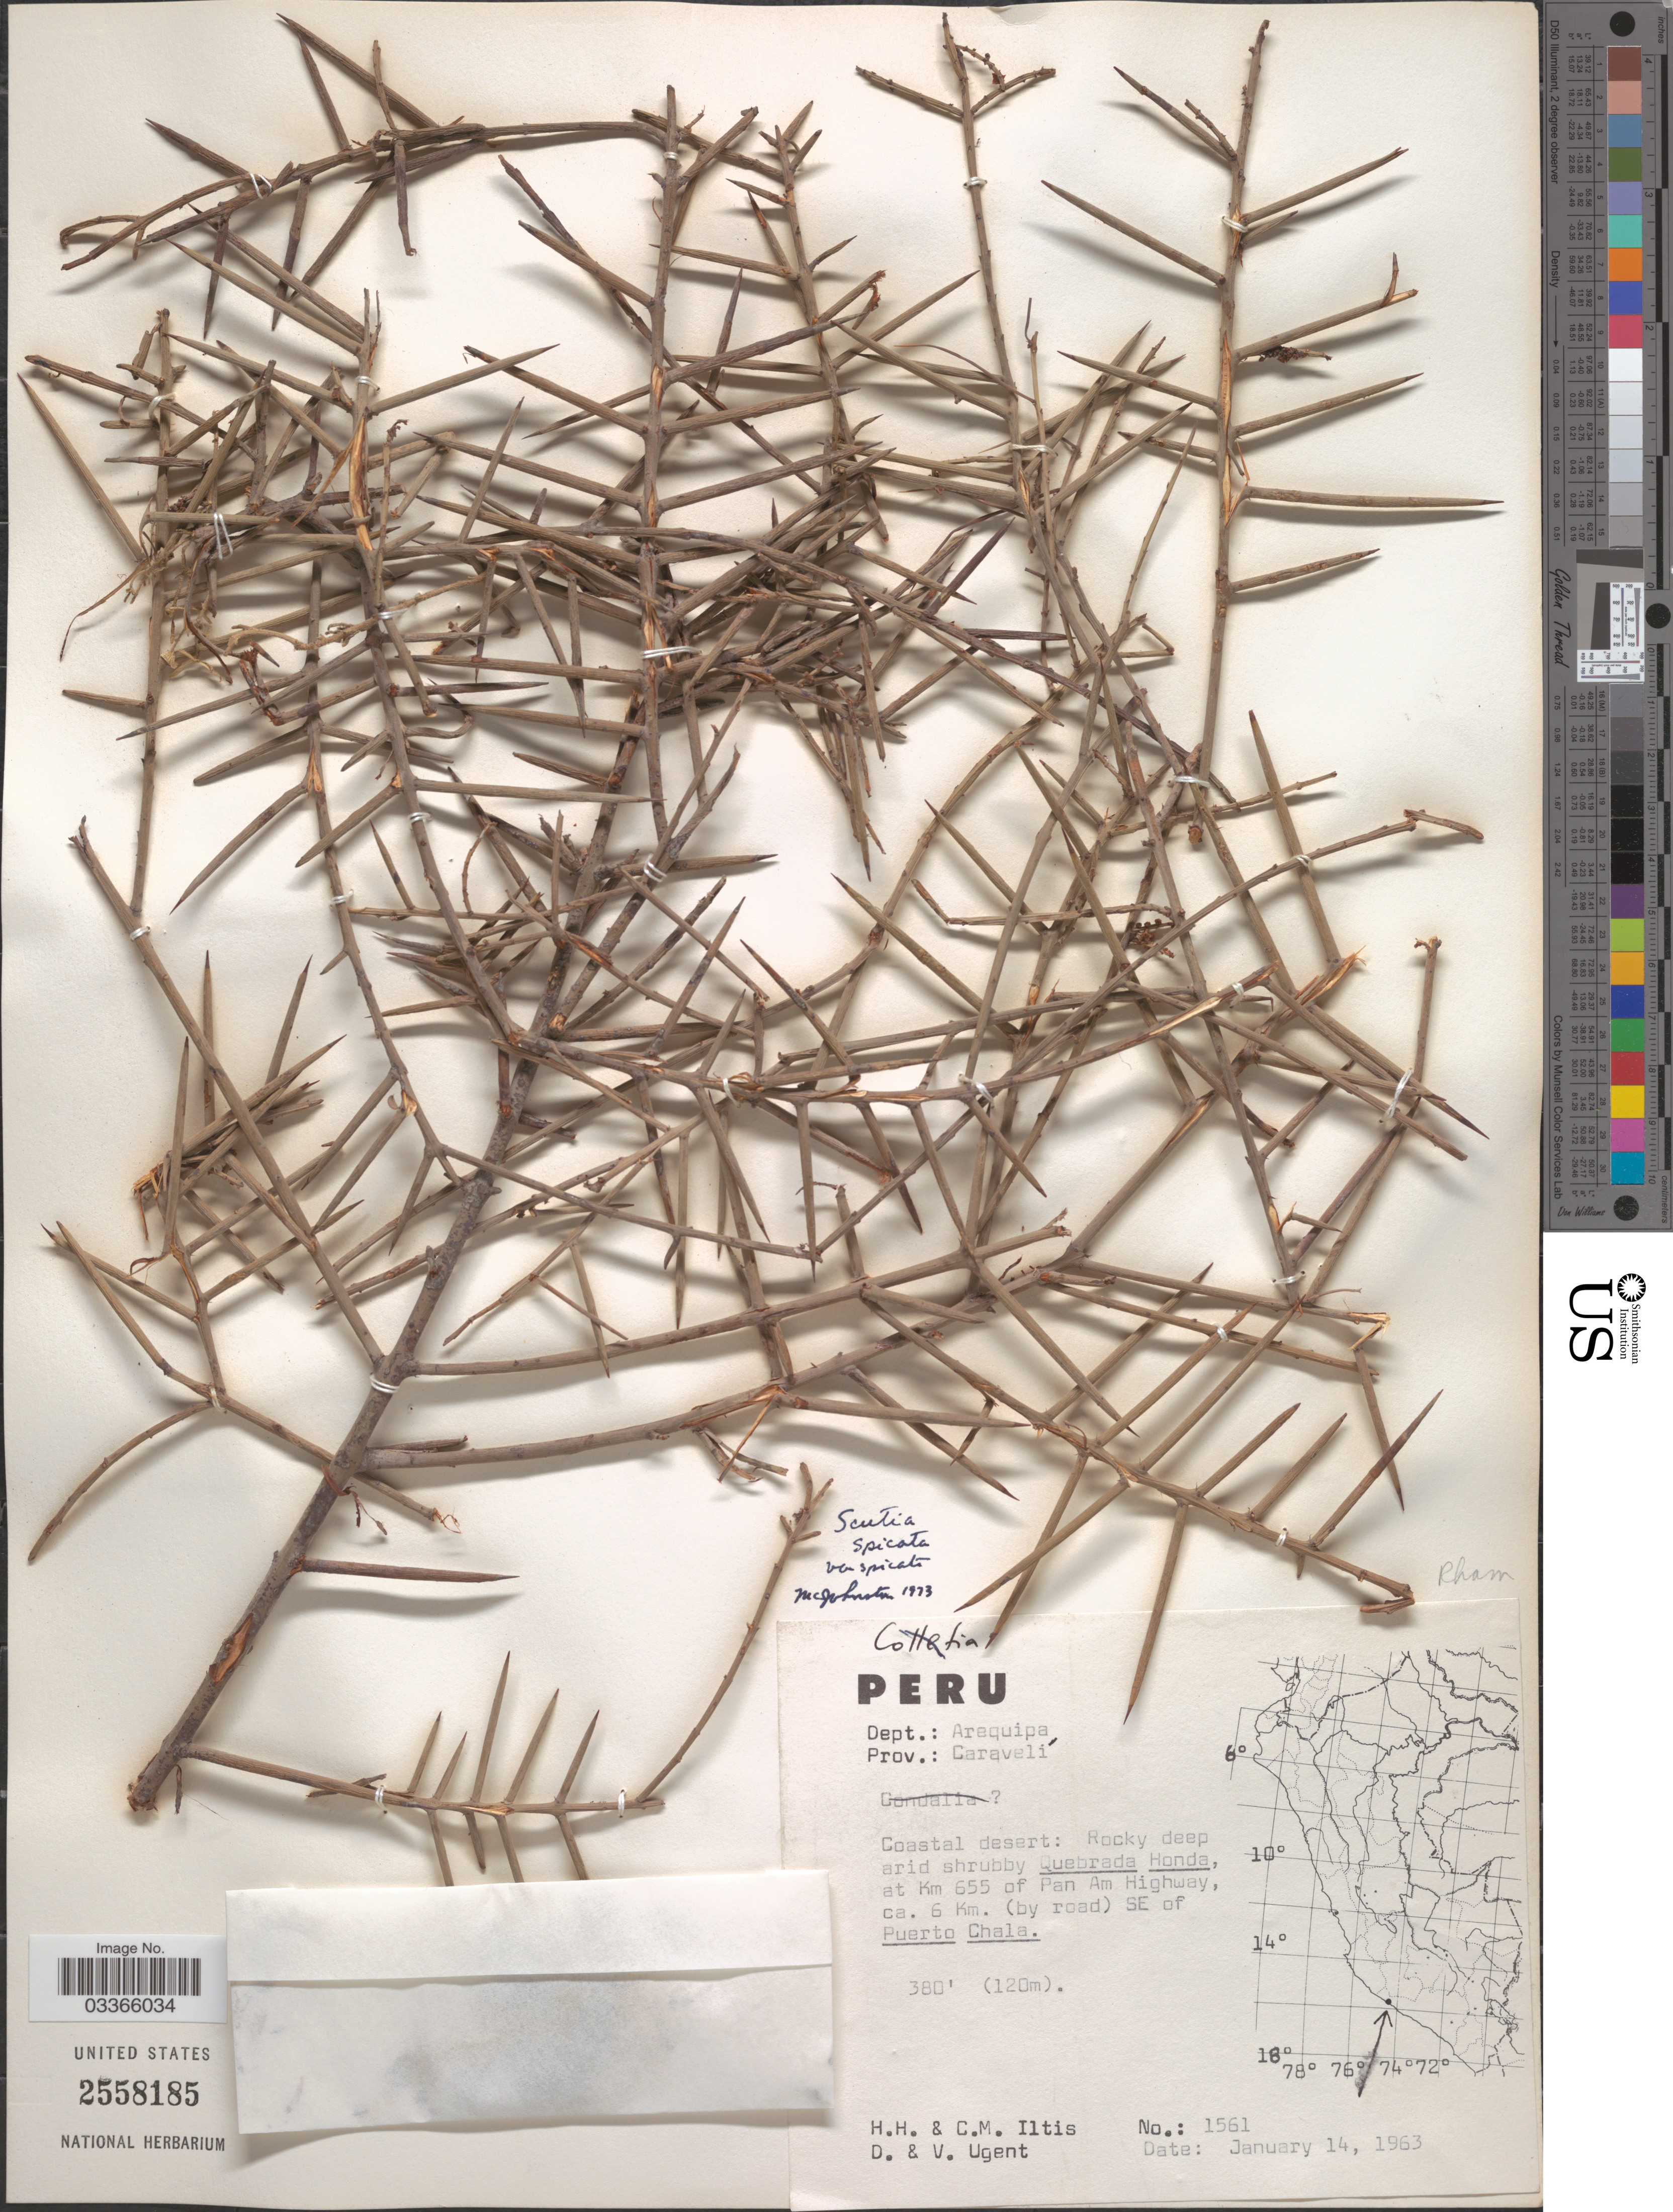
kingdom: Plantae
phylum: Tracheophyta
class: Magnoliopsida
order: Rosales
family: Rhamnaceae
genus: Scutia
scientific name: Scutia spicata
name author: (Humb. & Bonpl. ex Willd.) Weberb.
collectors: H. H. Iltis, C. M Iltis, D. Ugent & V. Ugent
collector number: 1561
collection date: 1963-01-14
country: Peru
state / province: Arequipa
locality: Dept.: Arequipa, Prov.: Caravelí, Coastal desert: Rocky deep arid shrubby Quebrada Honda, at Km 655 of Pan Am Highway, ca. 6 Km. (by road) SE of Puerto Chala.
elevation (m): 116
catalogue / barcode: US 2558185